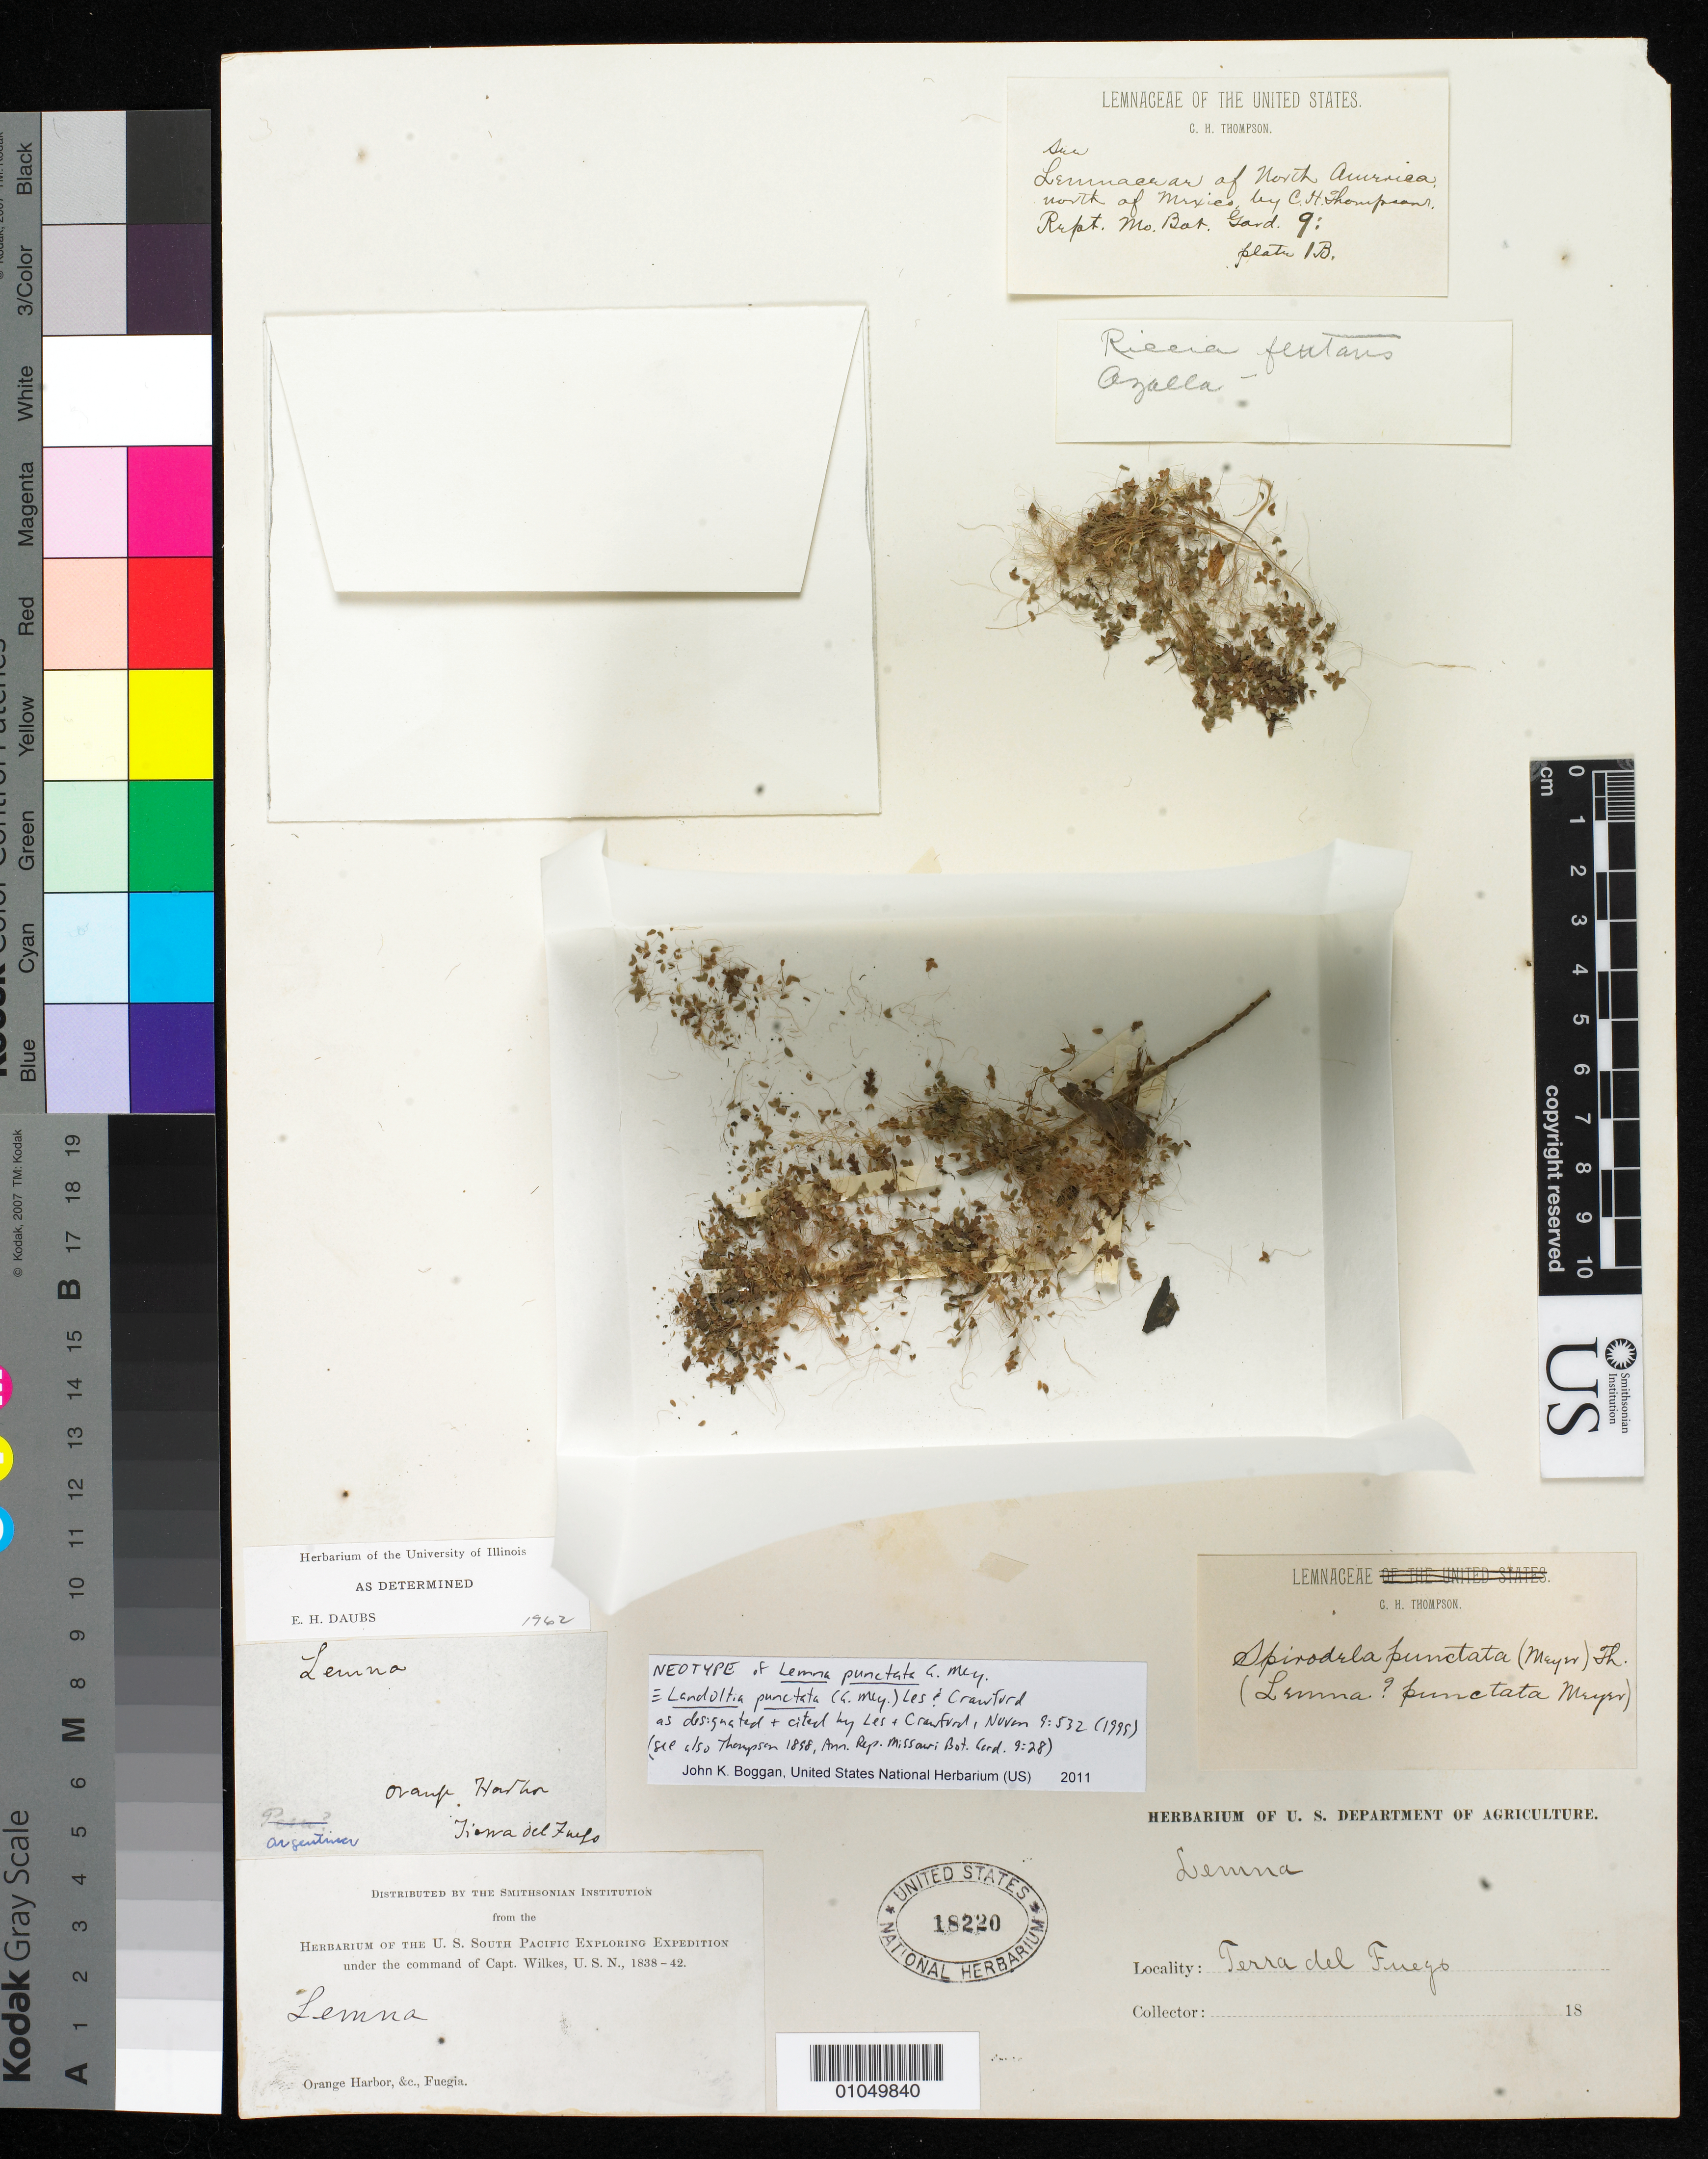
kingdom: Plantae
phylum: Tracheophyta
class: Liliopsida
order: Alismatales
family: Araceae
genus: Lemna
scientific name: Lemna punctata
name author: G. Mey.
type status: Neotype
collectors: Wilkes Explor. Exped.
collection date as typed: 1838 to -- --- 1842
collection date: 1838/1842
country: Chile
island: Tierra del Fuego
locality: Tierra del Fuego, Orange Harbor, &c., Fuegia.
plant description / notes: Currently accepted name as cited by Les & Crawford (1999). Neotype superseded (?) by D.B. Ward (2011, J. Bot. Res. Inst. Texas 5(1): 201, q.v. for discussion).; Neither the neotype nor isoneotypes were seen by Les & Crawford; presumably based on citation by C.H. Thompson, Annual Rep. Missouri Bot. Gard. 9: 28 (1898).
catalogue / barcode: US 18220